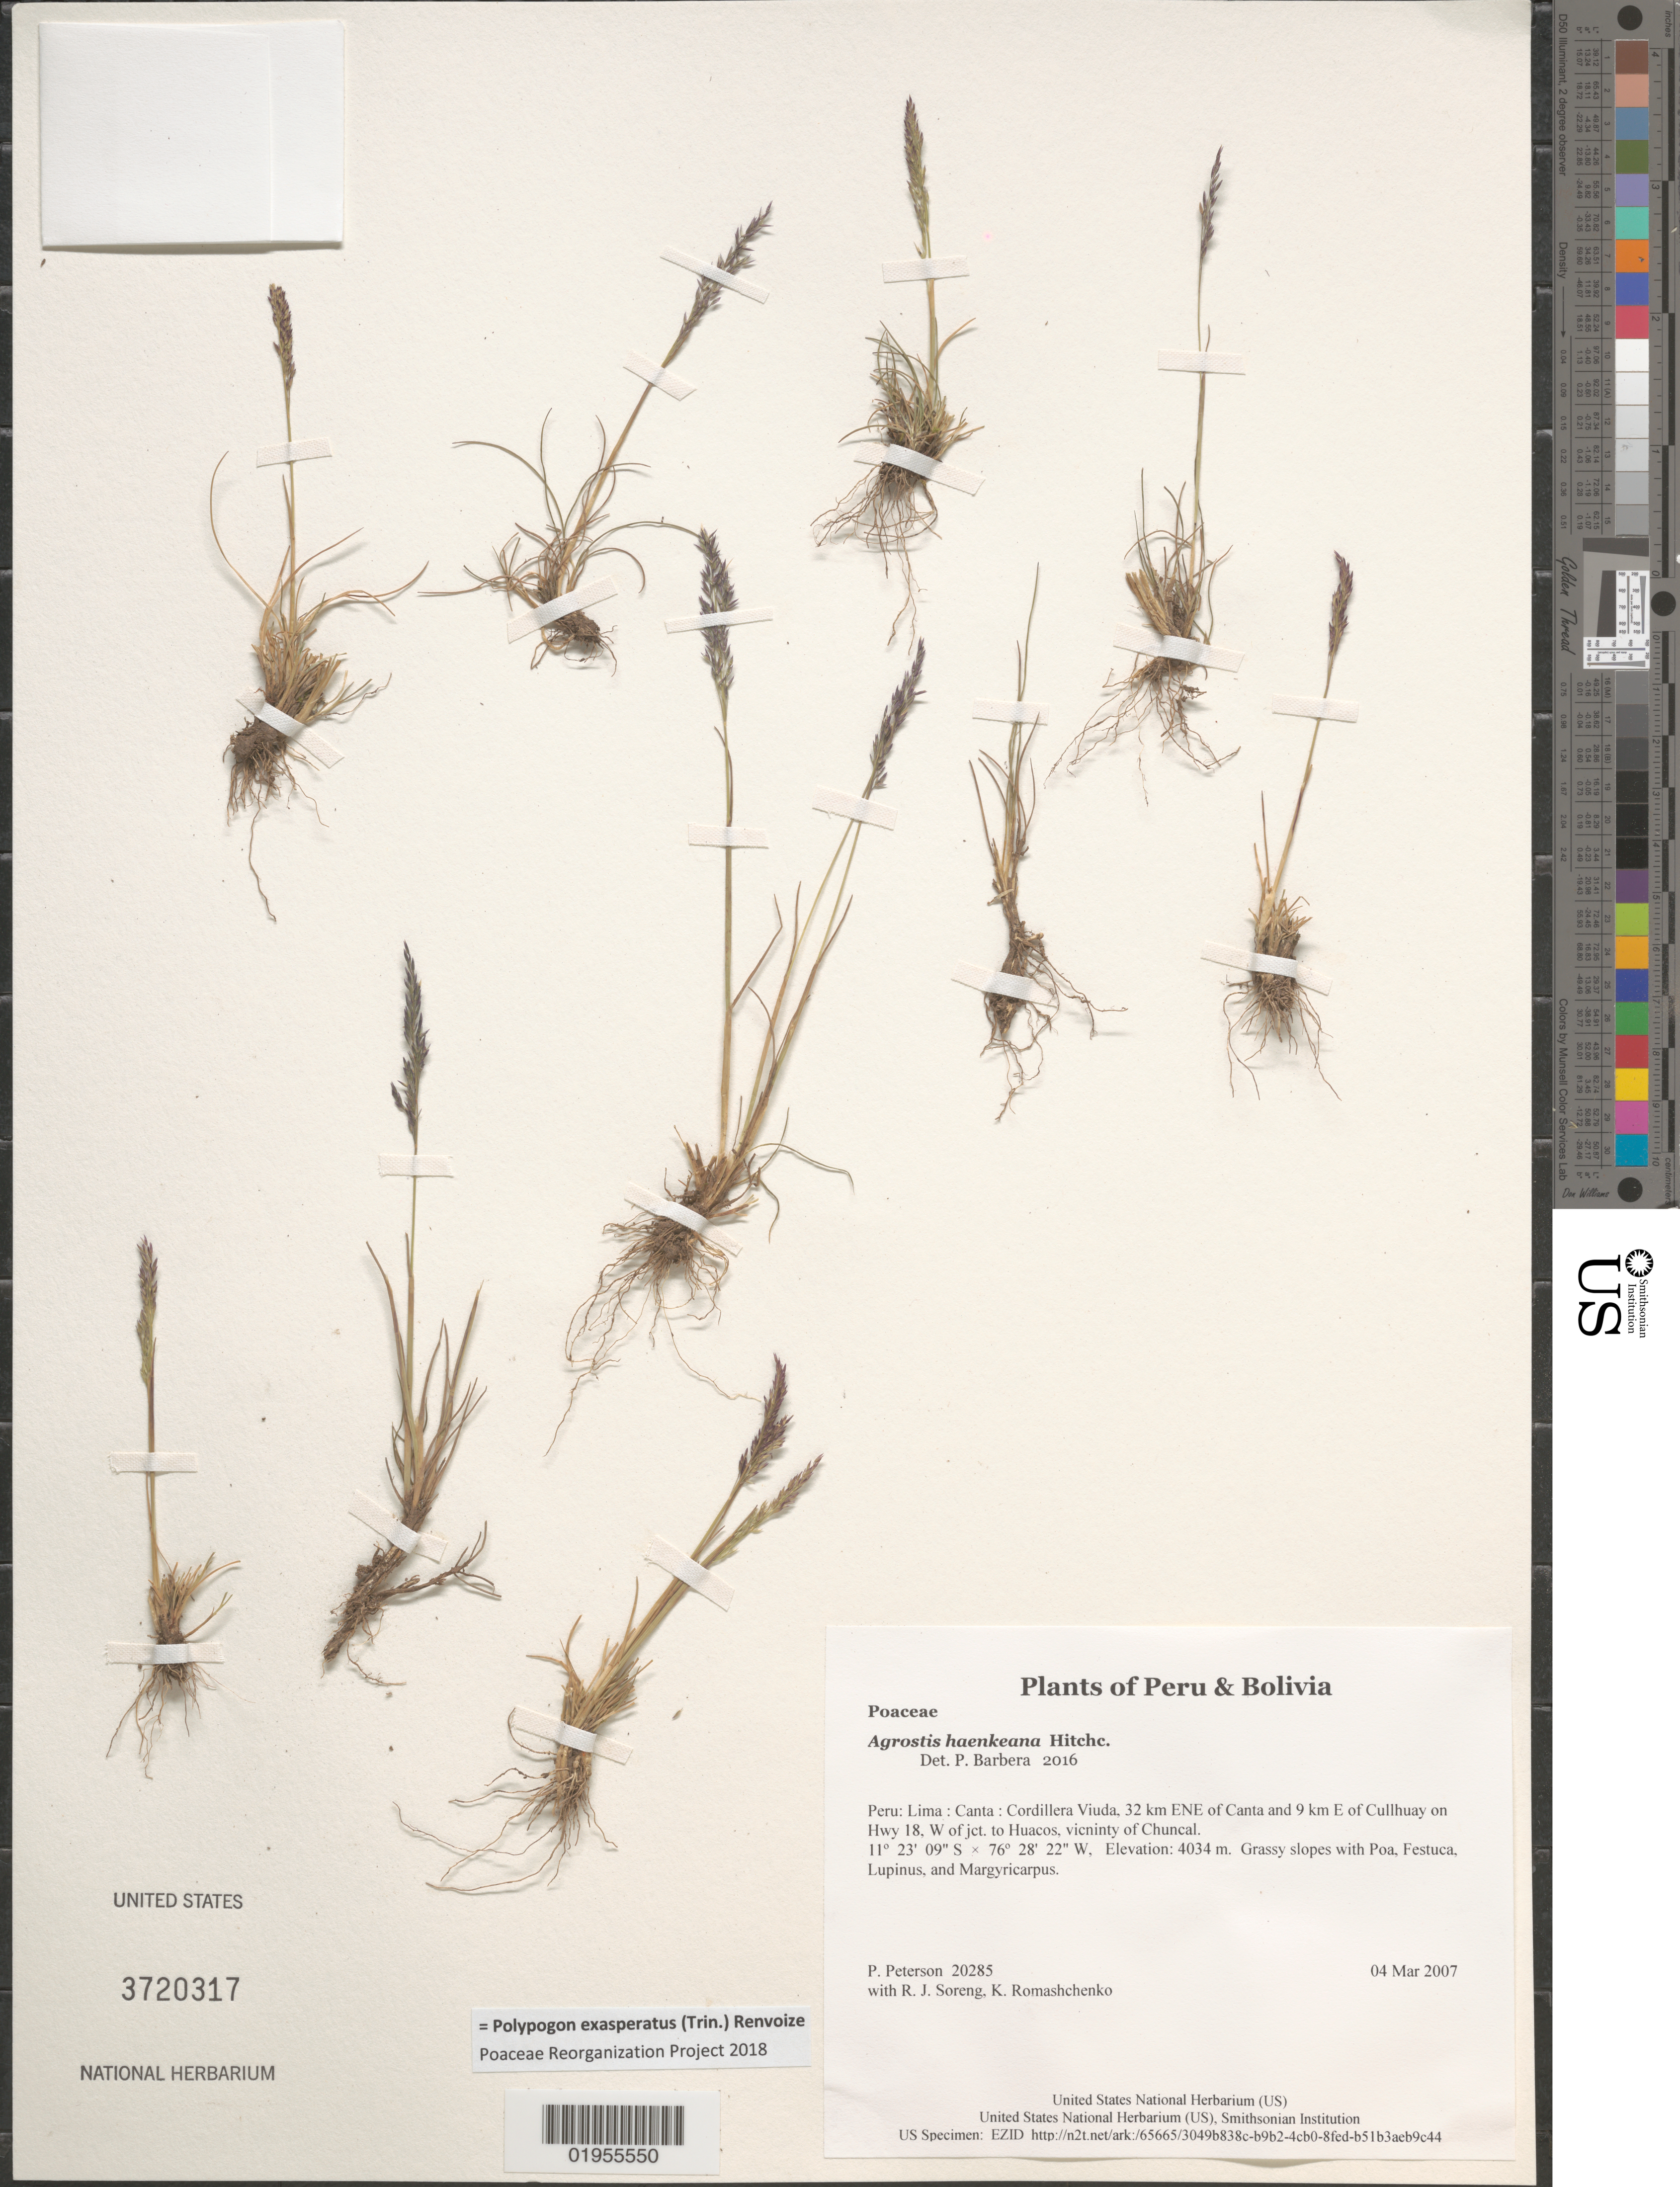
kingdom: Plantae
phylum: Tracheophyta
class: Liliopsida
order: Poales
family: Poaceae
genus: Polypogon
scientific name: Polypogon exasperatus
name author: (Trin.) Renvoize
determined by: Poaceae Reorganization Project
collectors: P. M. Peterson, R. J. Soreng & K. Romashchenko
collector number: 20285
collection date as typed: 04 Mar 2007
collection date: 2007-03-04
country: Peru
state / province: Lima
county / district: Canta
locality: Cordillera Viuda, 32 km ENE of Canta and 9 km E of Cullhuay on Hwy 18, W of jct. to Huacos, vicinity of Chuncal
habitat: Grassy slopes with Poa, Festuca, Lupinus, and Margyricarpus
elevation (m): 4034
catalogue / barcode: US 3720317